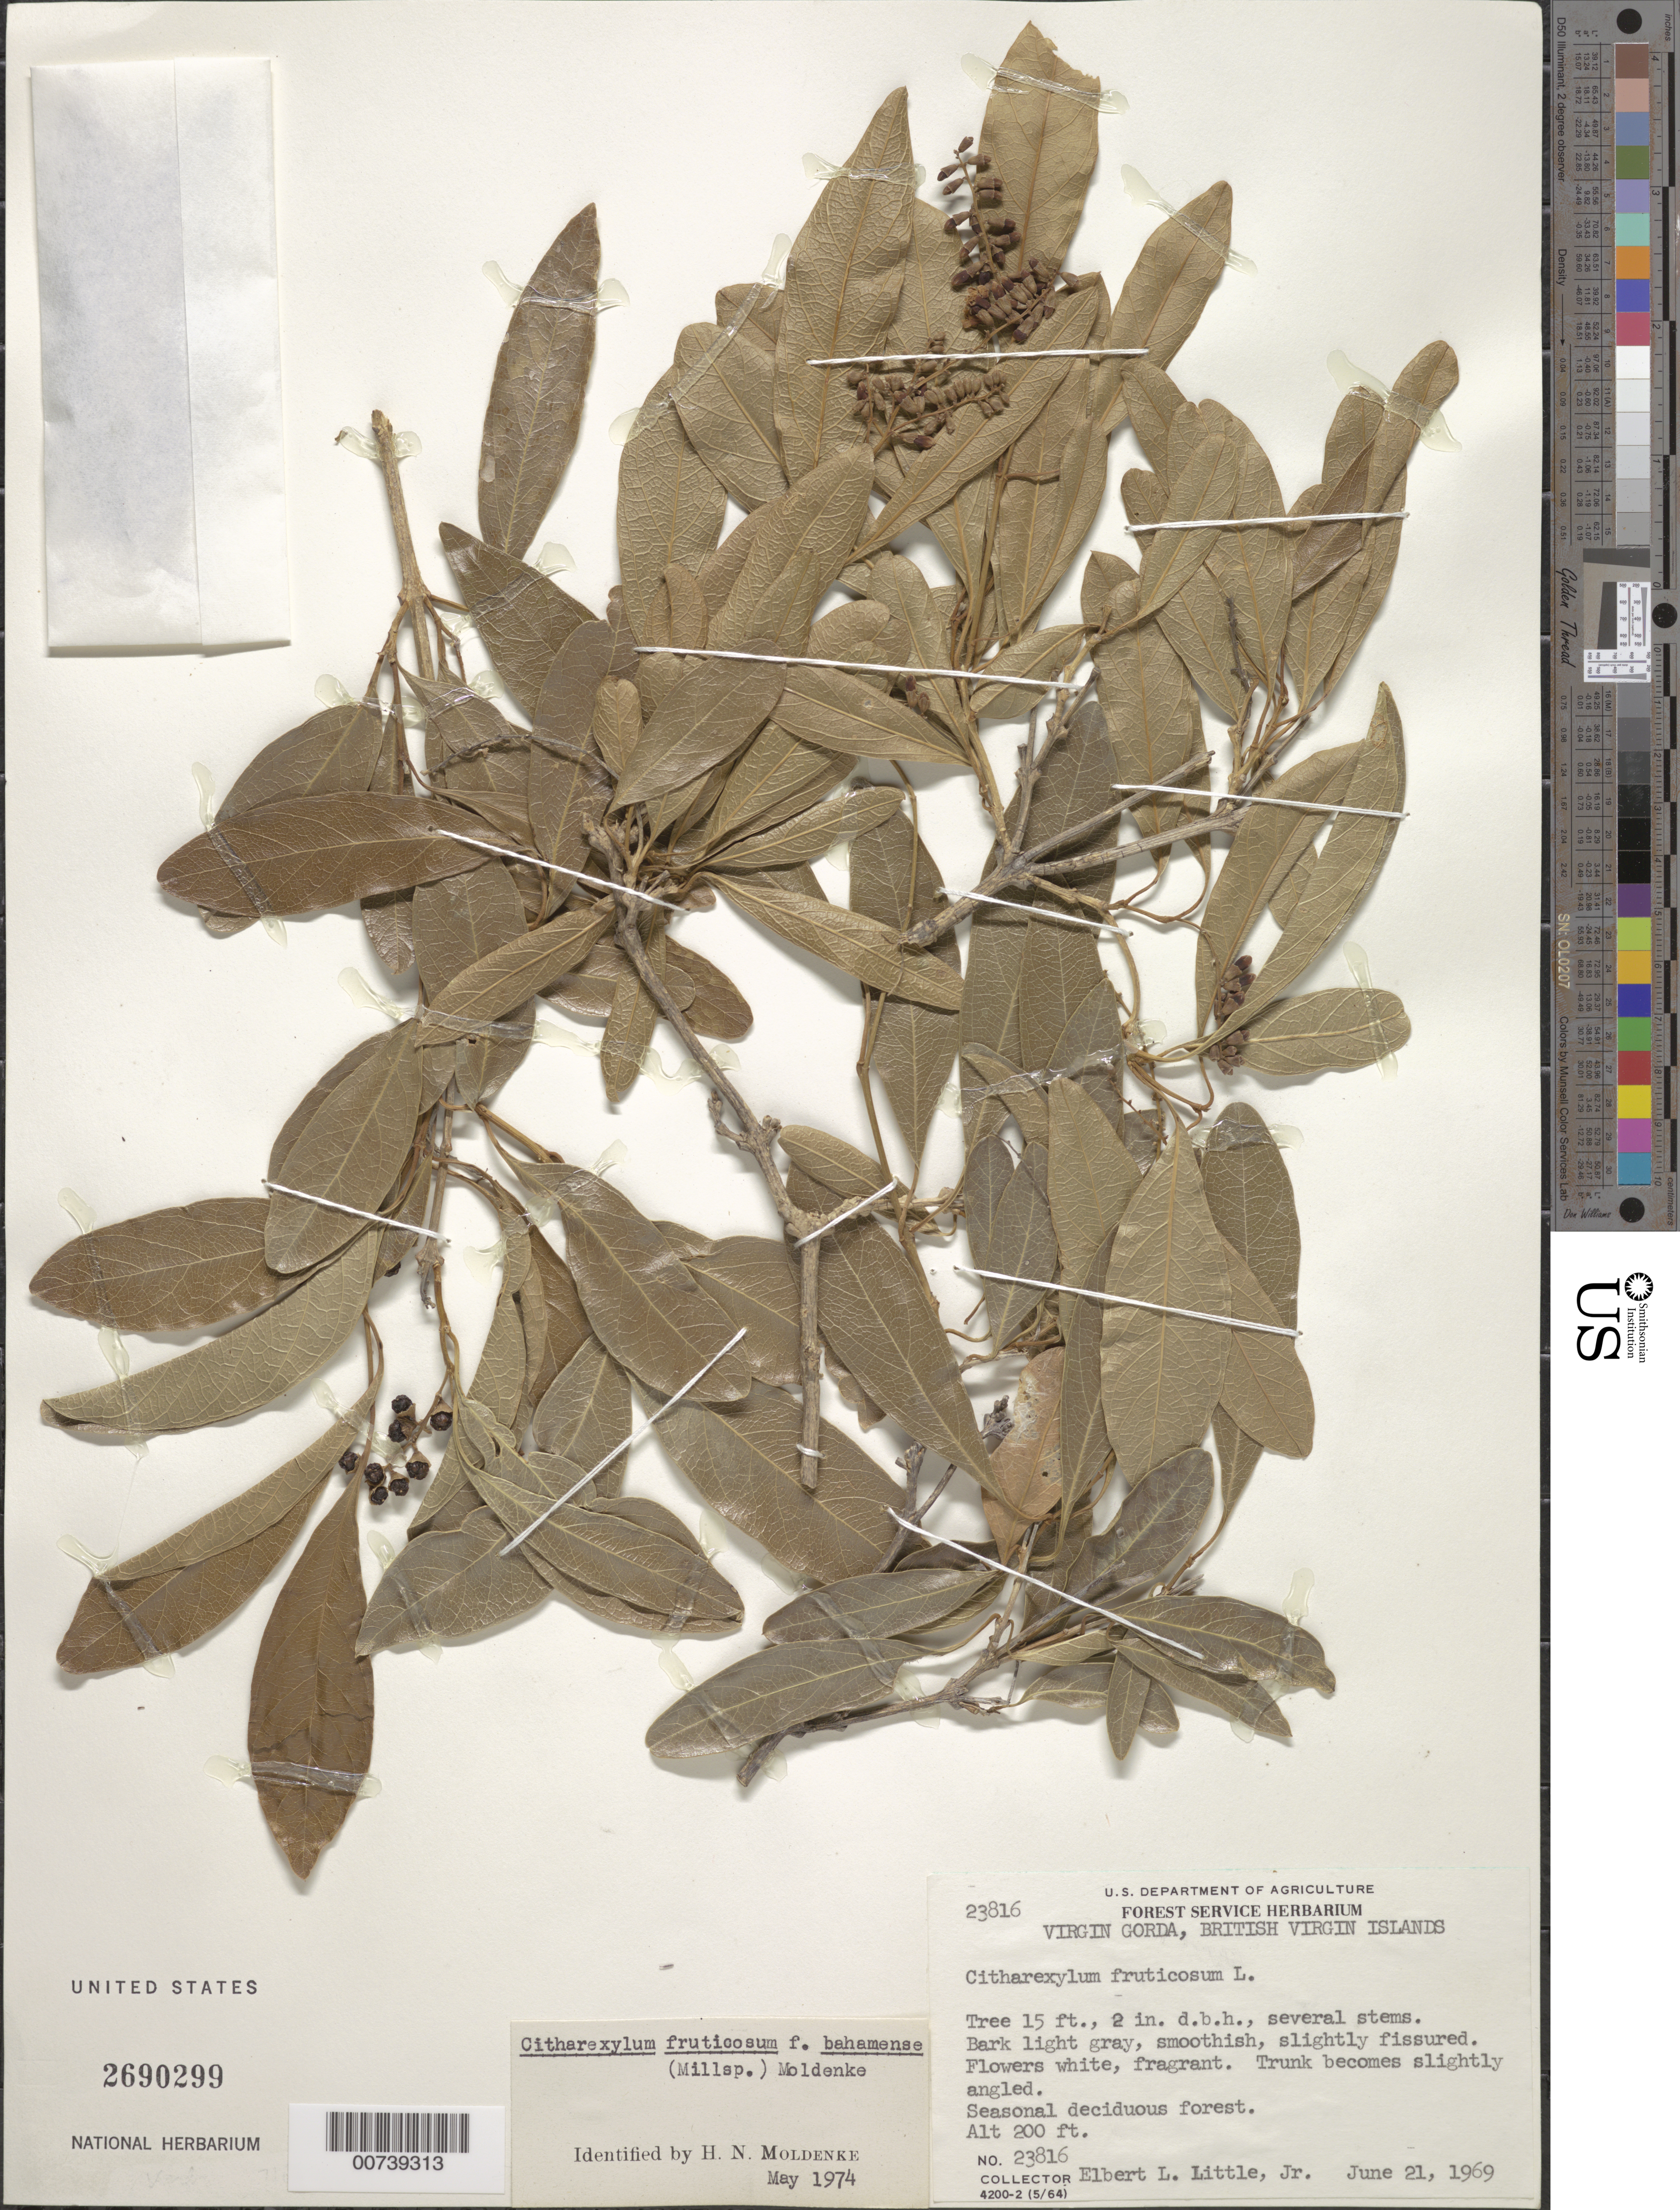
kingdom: Plantae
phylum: Tracheophyta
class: Magnoliopsida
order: Lamiales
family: Verbenaceae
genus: Citharexylum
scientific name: Citharexylum spinosum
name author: L.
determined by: Moldenke, H. N.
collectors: E. L. Little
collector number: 23816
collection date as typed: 21 Jun 1969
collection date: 1969-06-21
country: British Virgin Islands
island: Virgin Gorda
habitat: Seasonal deciduous forest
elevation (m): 61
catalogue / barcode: US 2690299